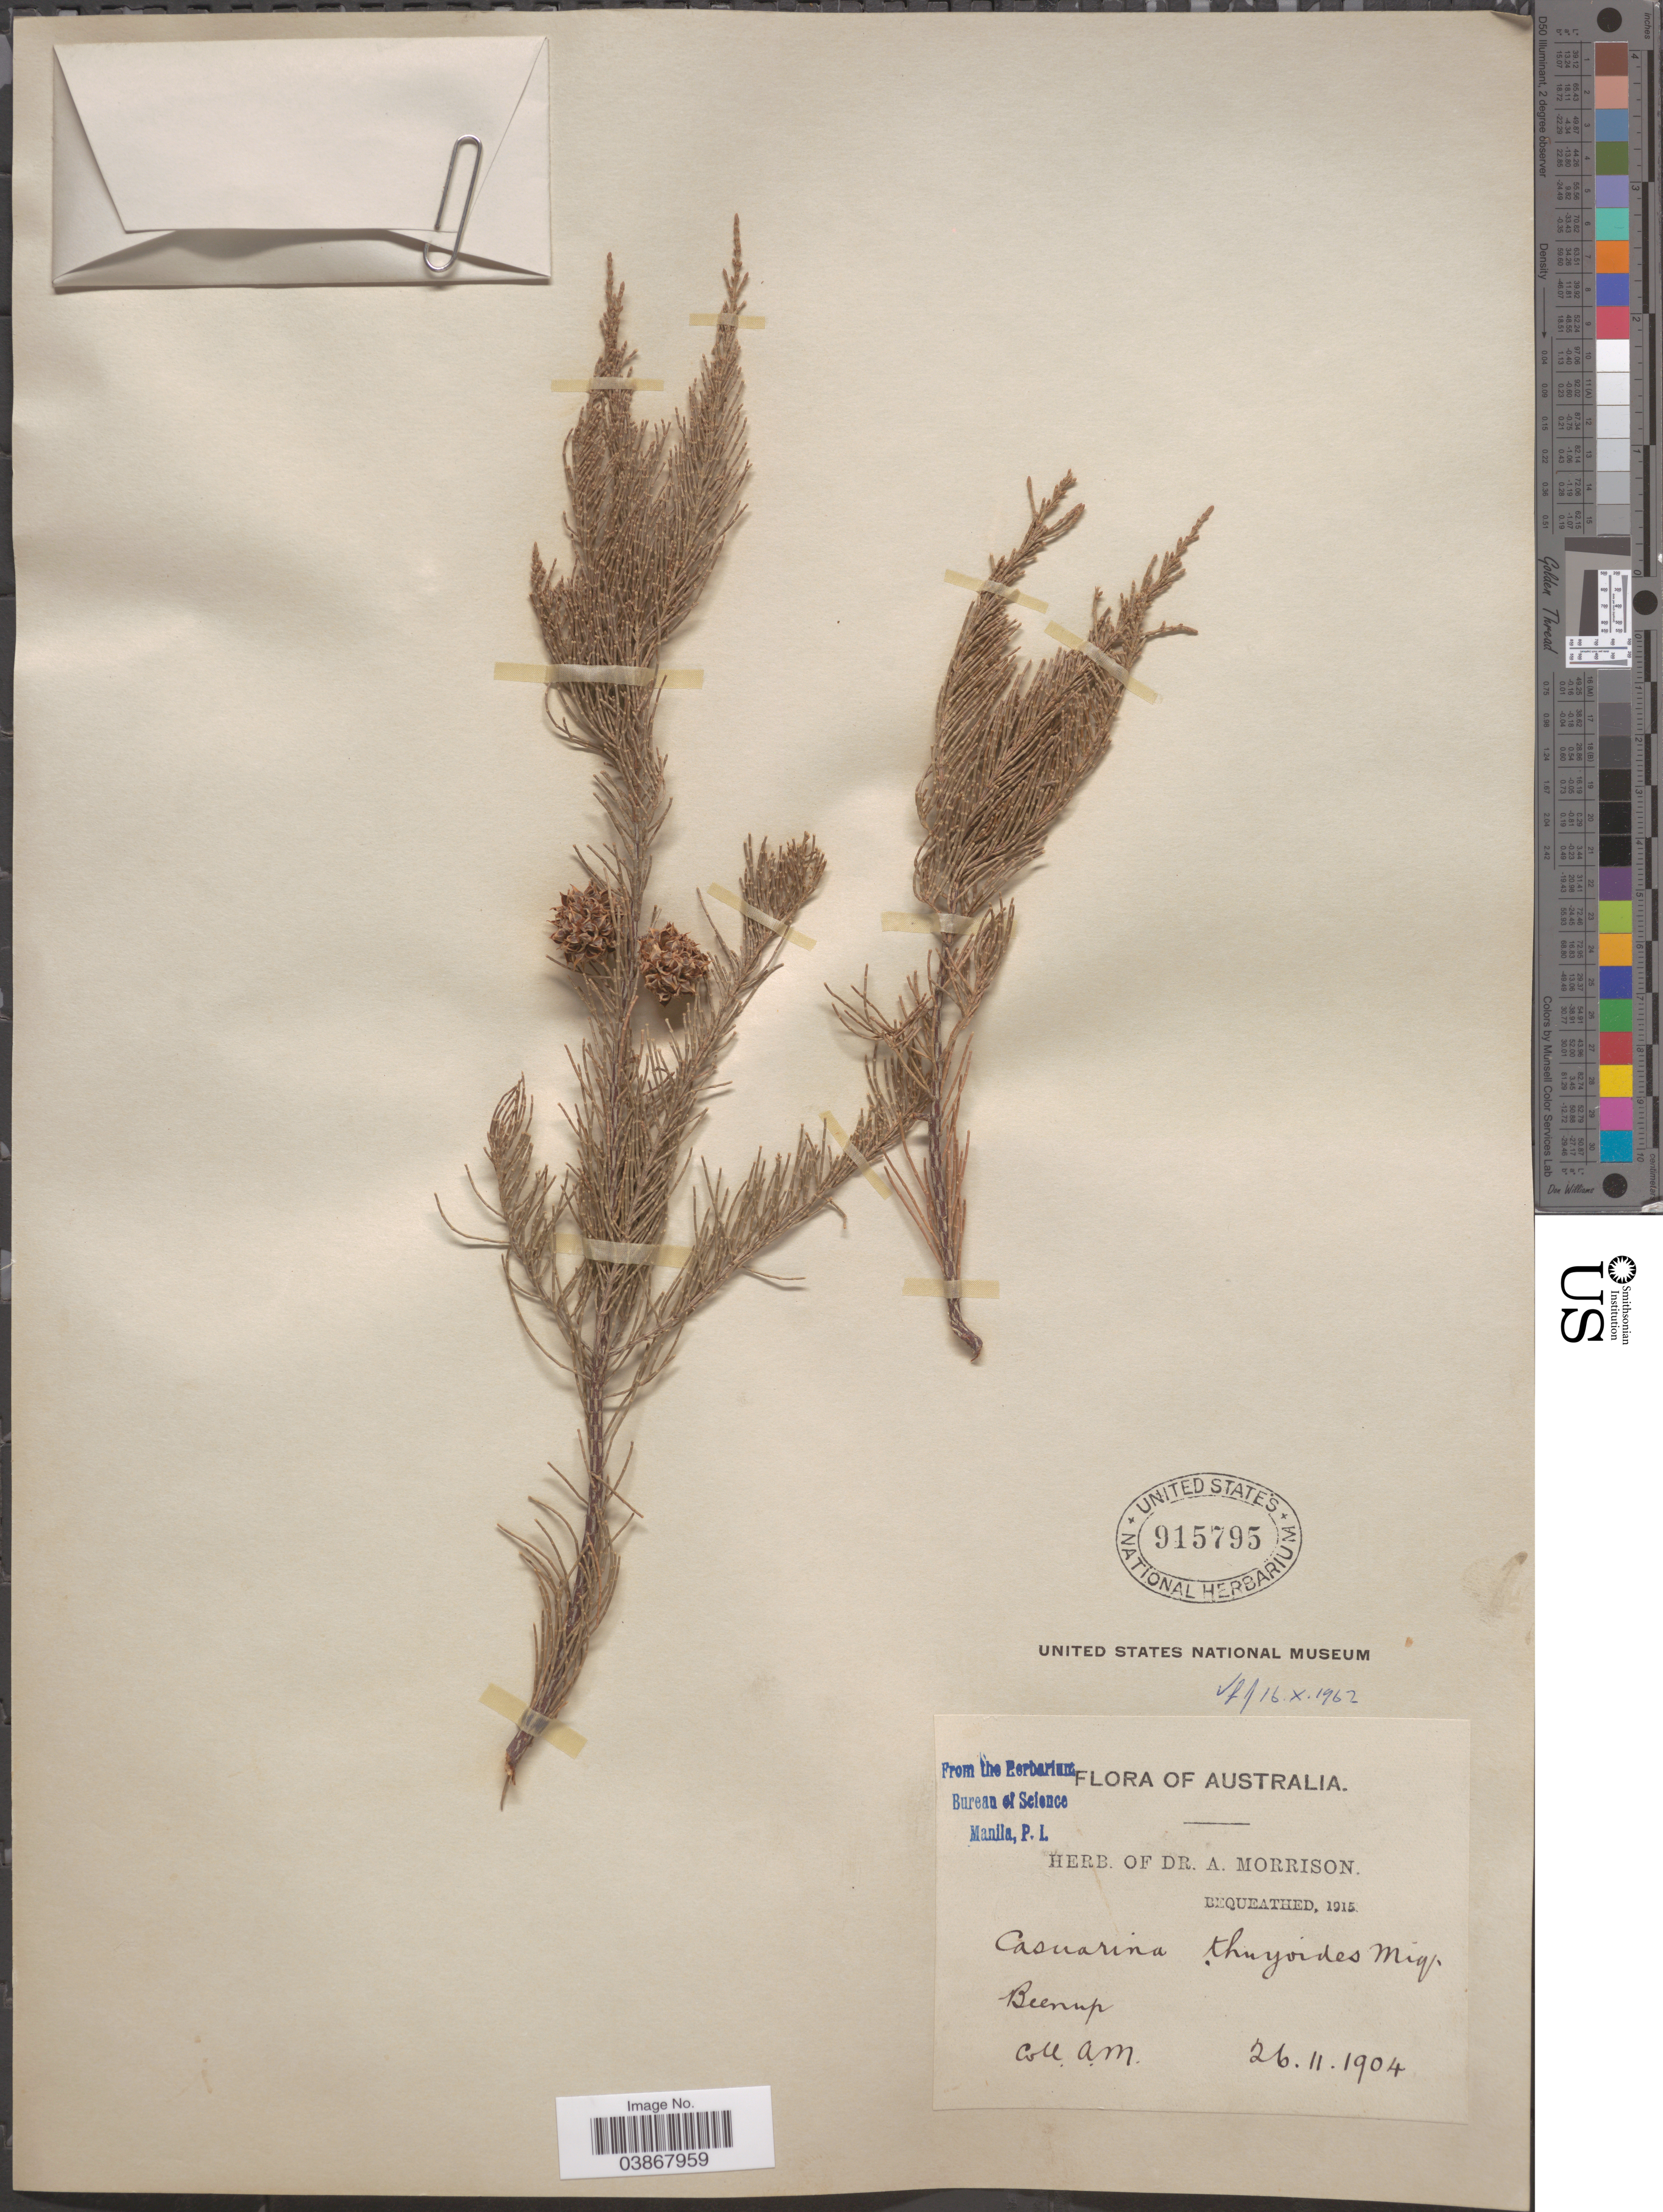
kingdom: Plantae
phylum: Tracheophyta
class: Magnoliopsida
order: Fagales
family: Casuarinaceae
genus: Casuarina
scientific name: Casuarina thuyoides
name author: Miq.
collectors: A. Morrison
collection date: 1904-11-26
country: Australia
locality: Beenup.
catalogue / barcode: US 915795